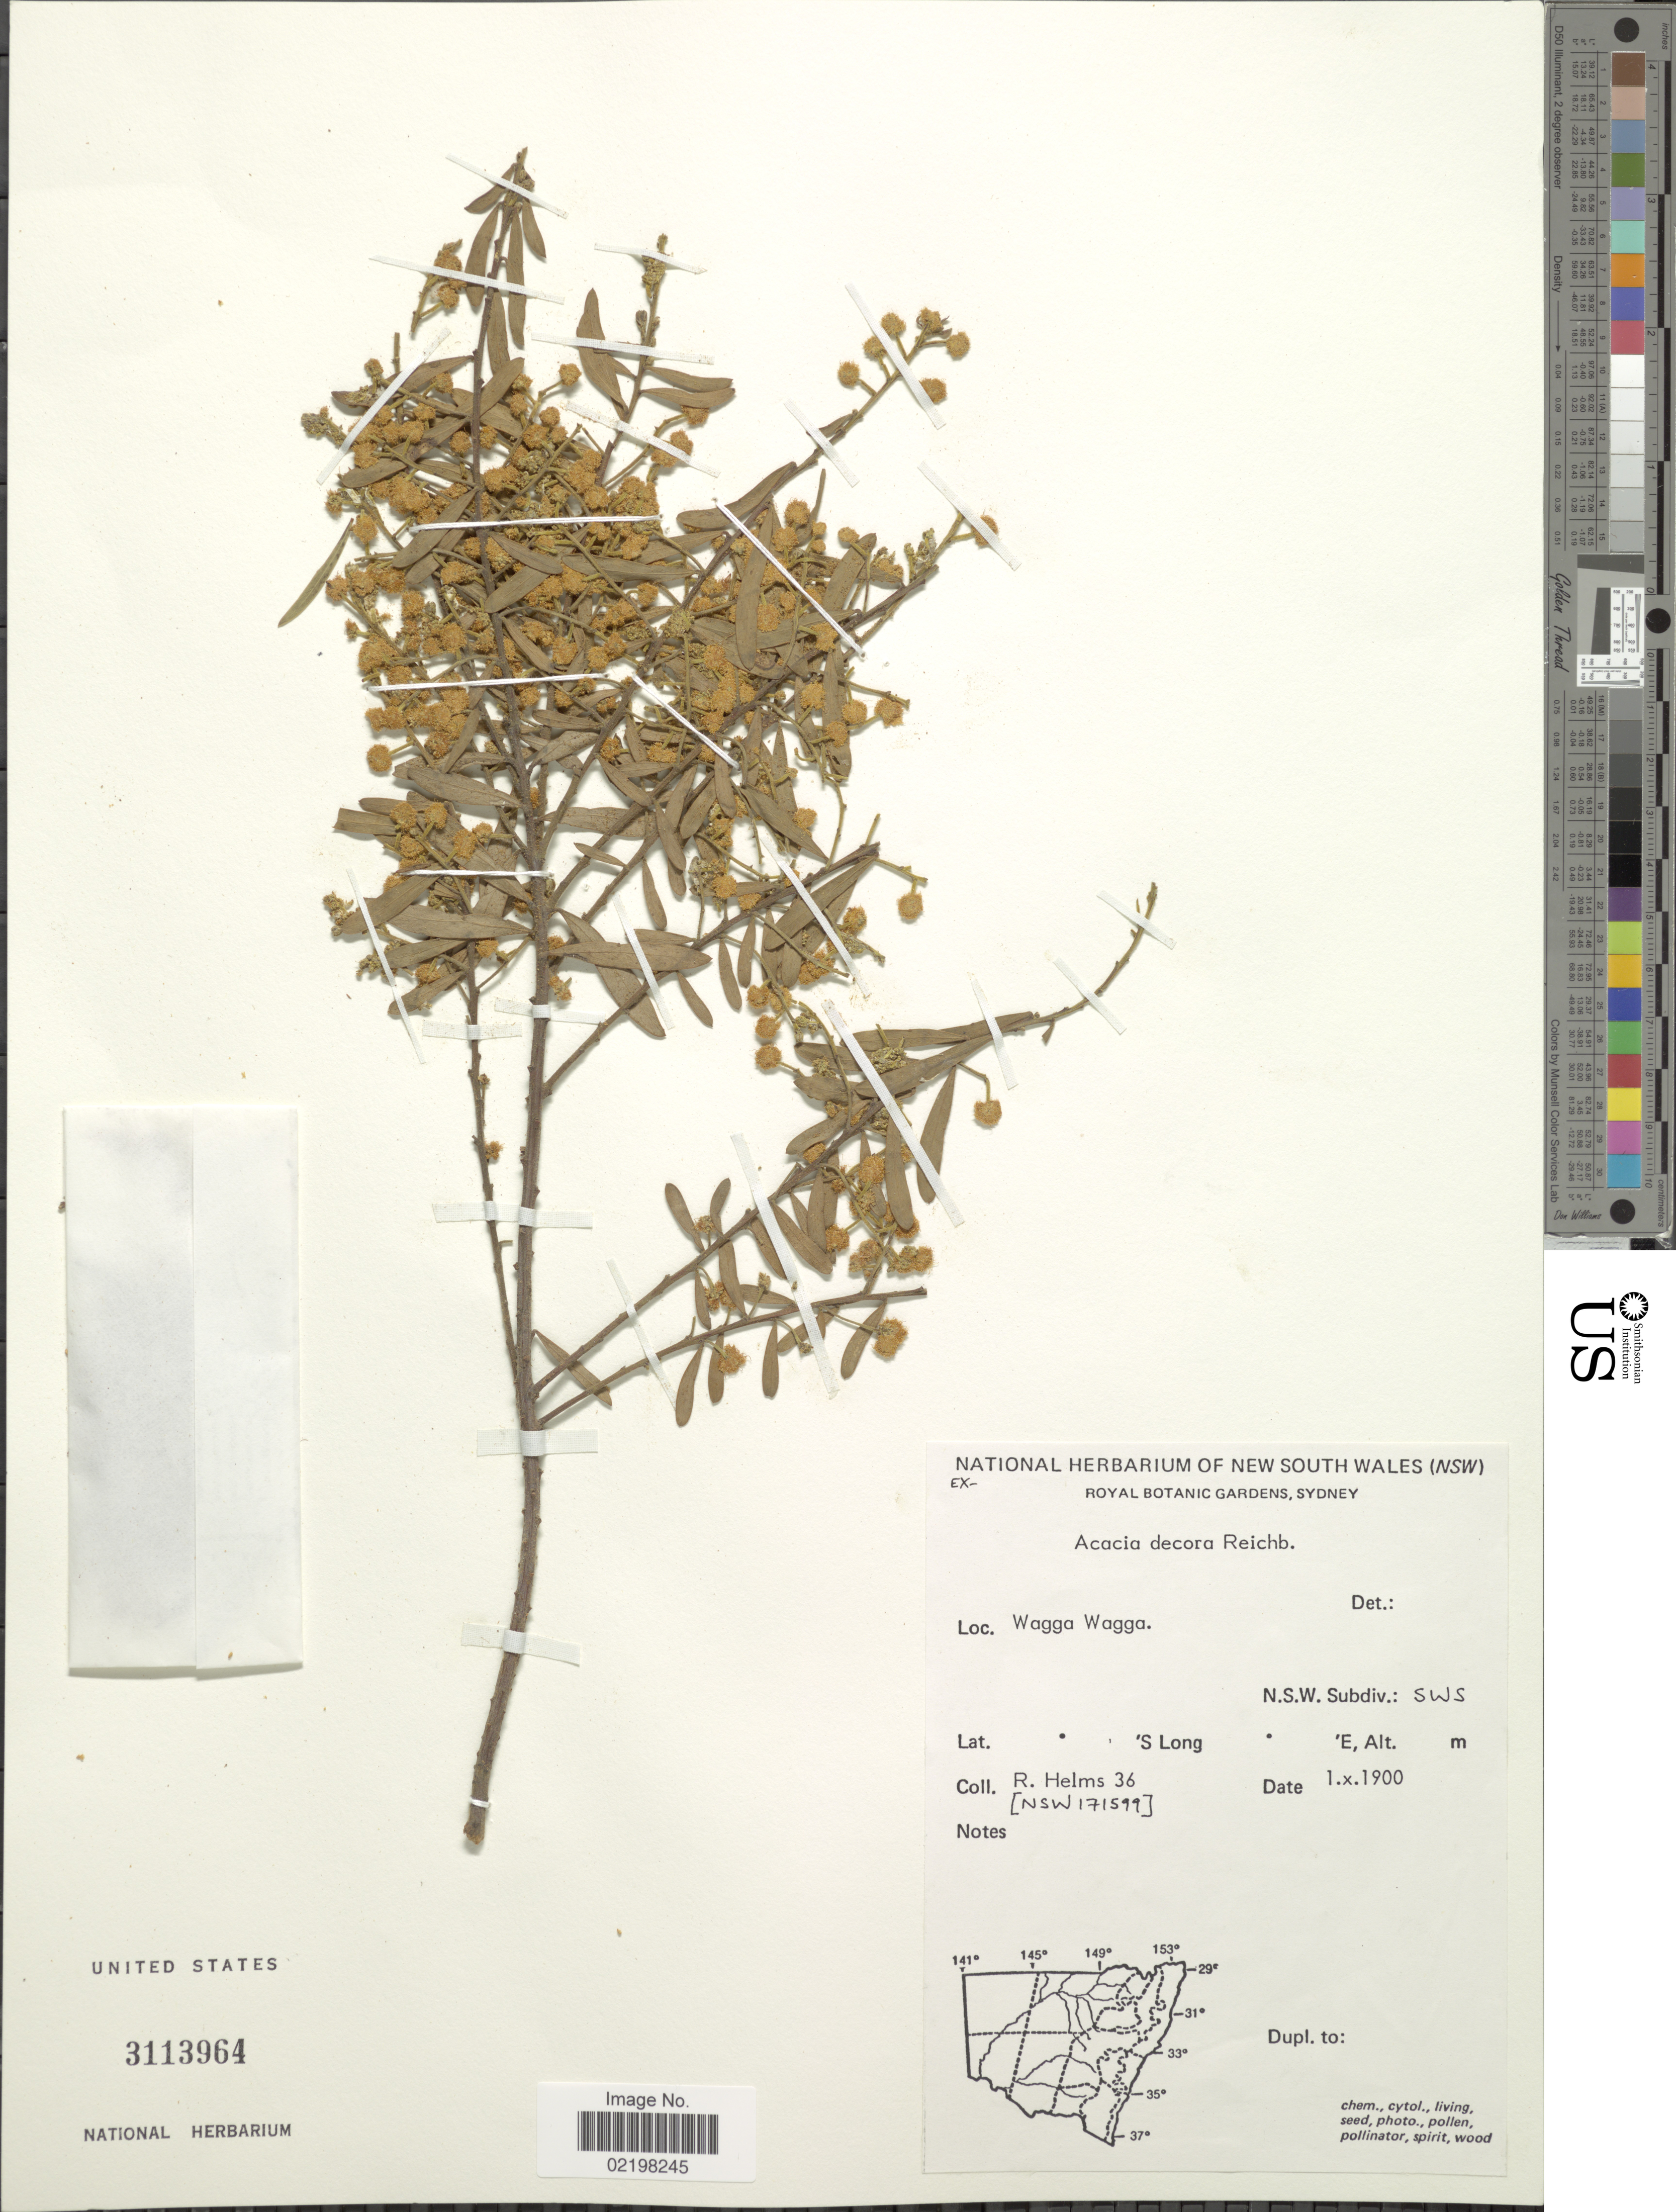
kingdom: Plantae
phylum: Tracheophyta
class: Magnoliopsida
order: Fabales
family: Fabaceae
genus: Acacia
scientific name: Acacia decora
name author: Rchb. f.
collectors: R. Helms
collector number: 36/NSW 171599*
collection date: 1900-10-01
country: Australia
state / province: New South Wales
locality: Wagga Wagga, Subdiv.: SWS.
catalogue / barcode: US 3113964